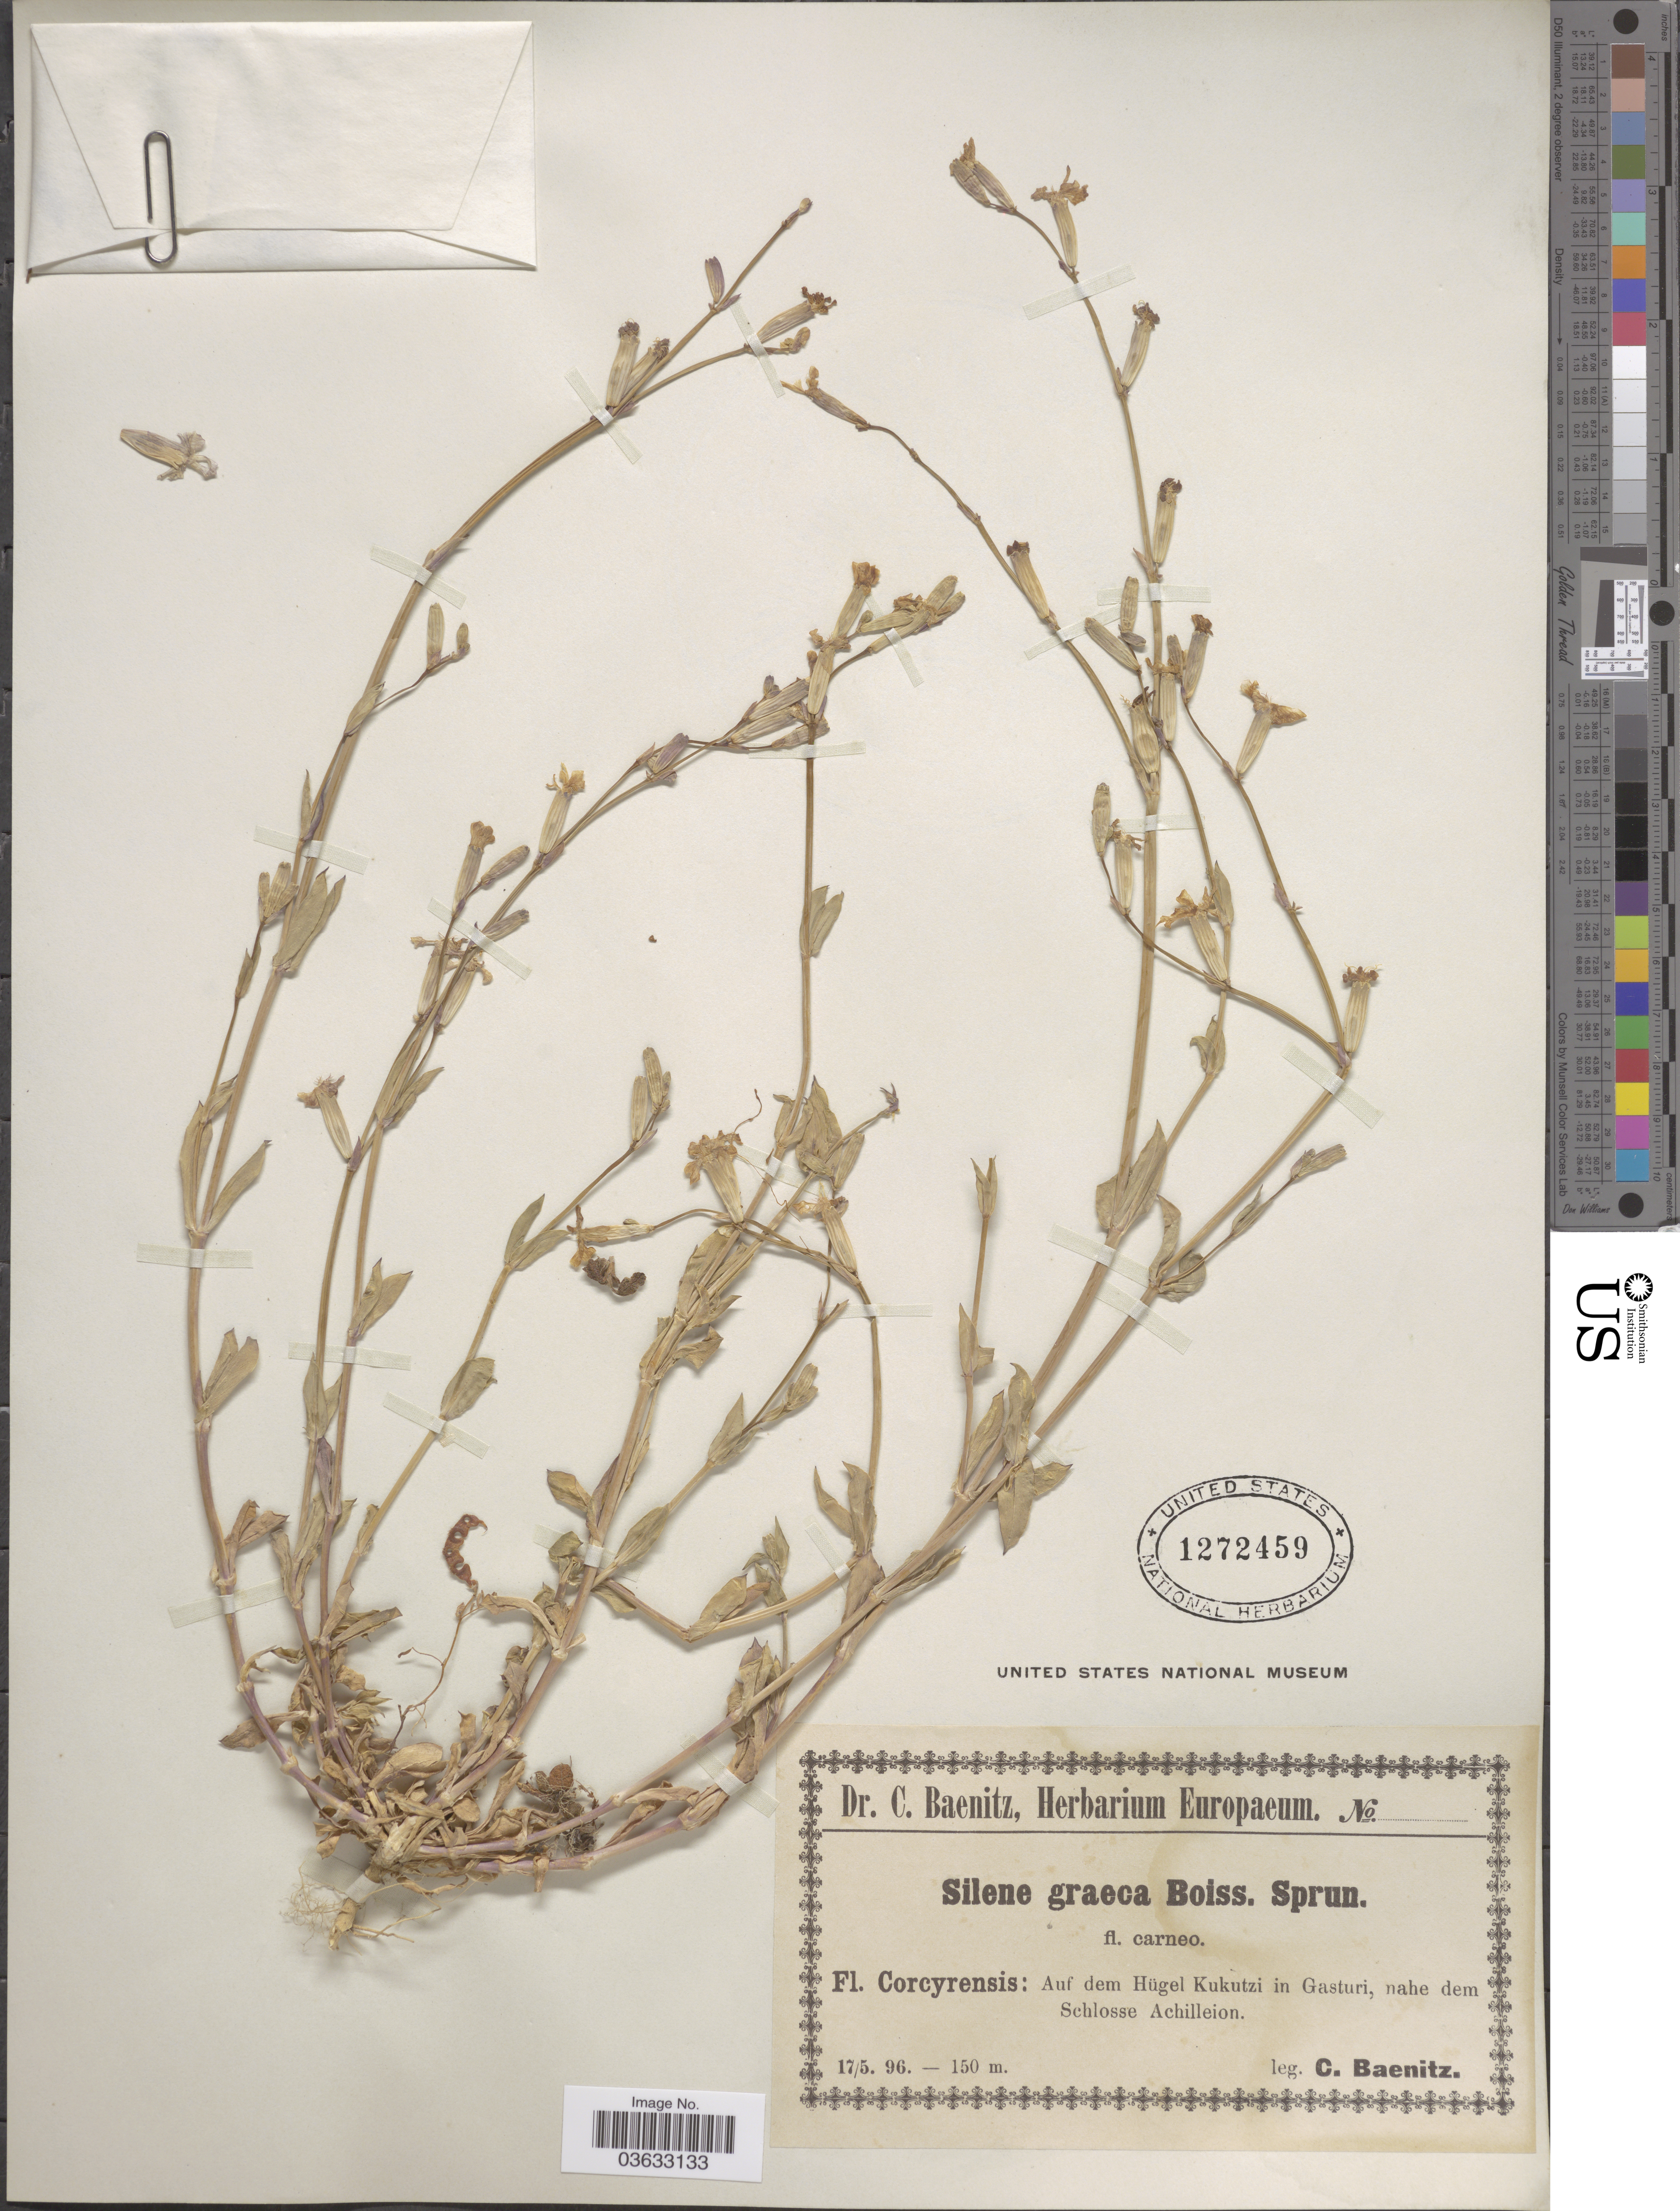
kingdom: Plantae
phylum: Tracheophyta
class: Magnoliopsida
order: Caryophyllales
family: Caryophyllaceae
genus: Silene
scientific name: Silene graeca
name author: Boiss. & Spruner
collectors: C. G. Baenitz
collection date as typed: Transcribed d/m/y: 17/5/96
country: Greece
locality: Corcyrensis: Auf dem Hügel Kukutzi in Gasturi, nahe dem Schlosse Achilleion.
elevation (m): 150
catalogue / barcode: US 1272459